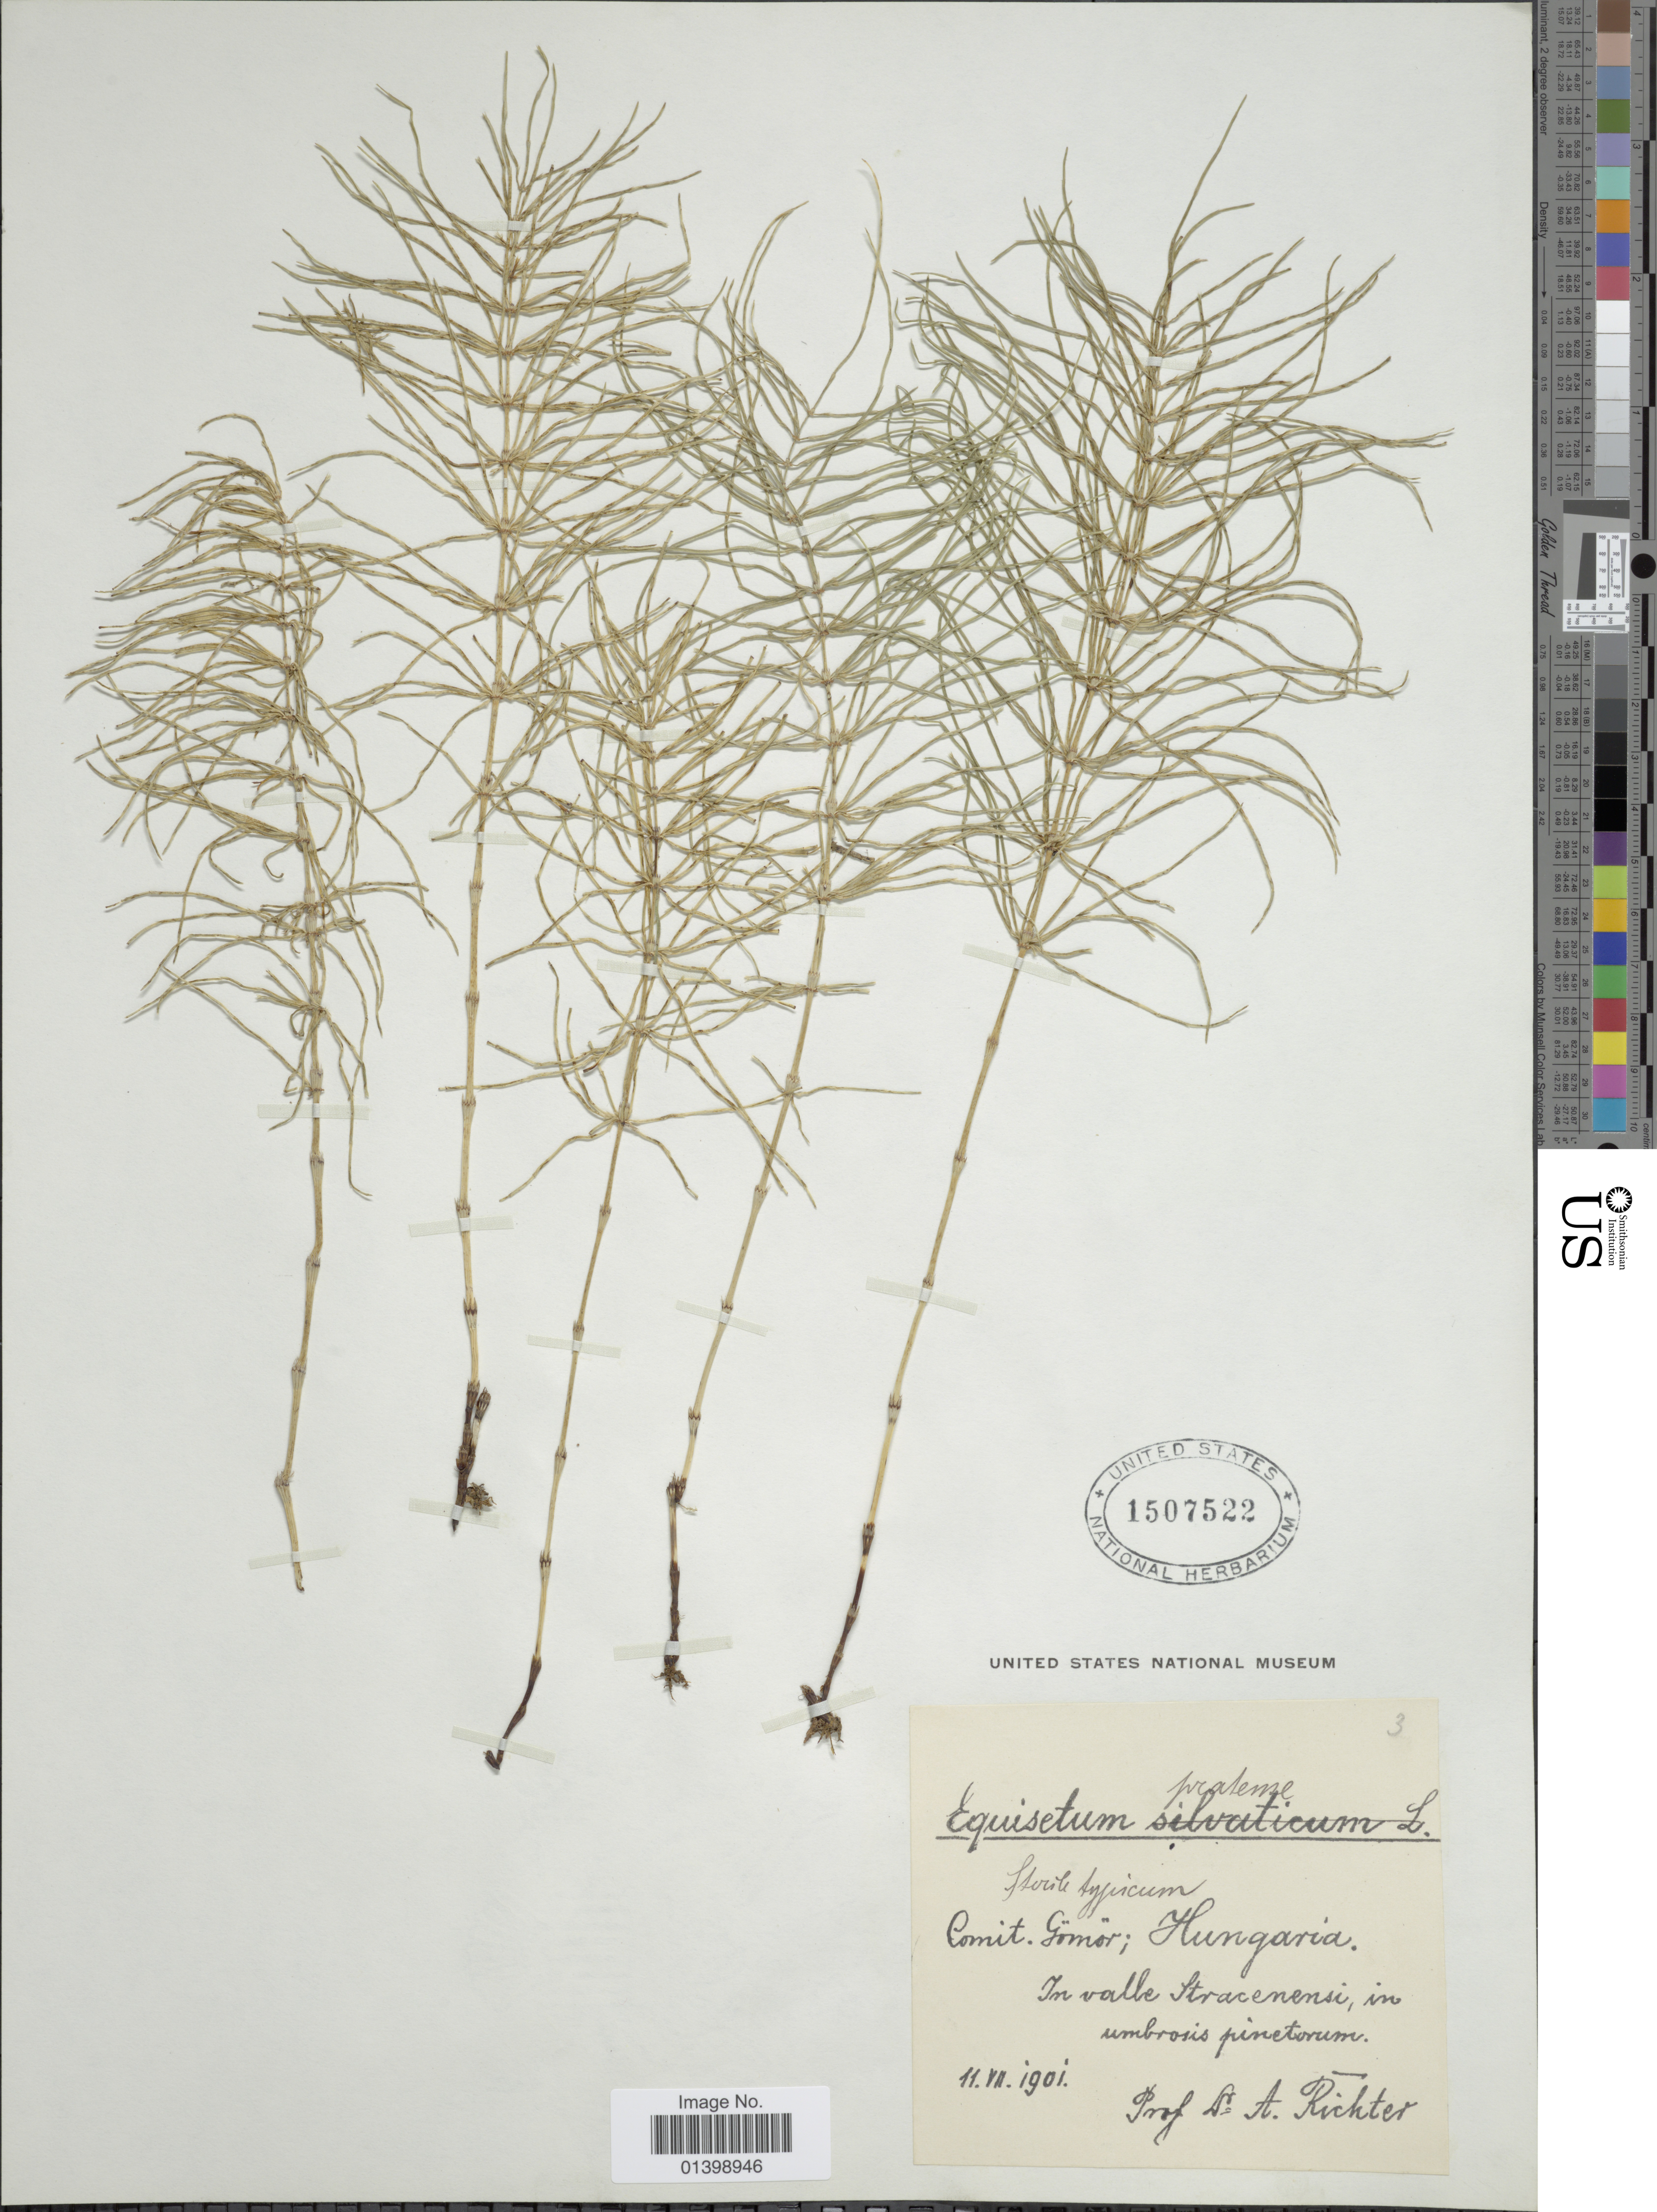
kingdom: Plantae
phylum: Tracheophyta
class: Polypodiopsida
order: Equisetales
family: Equisetaceae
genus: Equisetum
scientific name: Equisetum pratense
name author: Ehrh.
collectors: A. Richter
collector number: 3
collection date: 1901-07-11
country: Hungary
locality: Gömör, In valle Stracenensi, in umbrosis pinetorum [interpreted]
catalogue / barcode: US 1507522